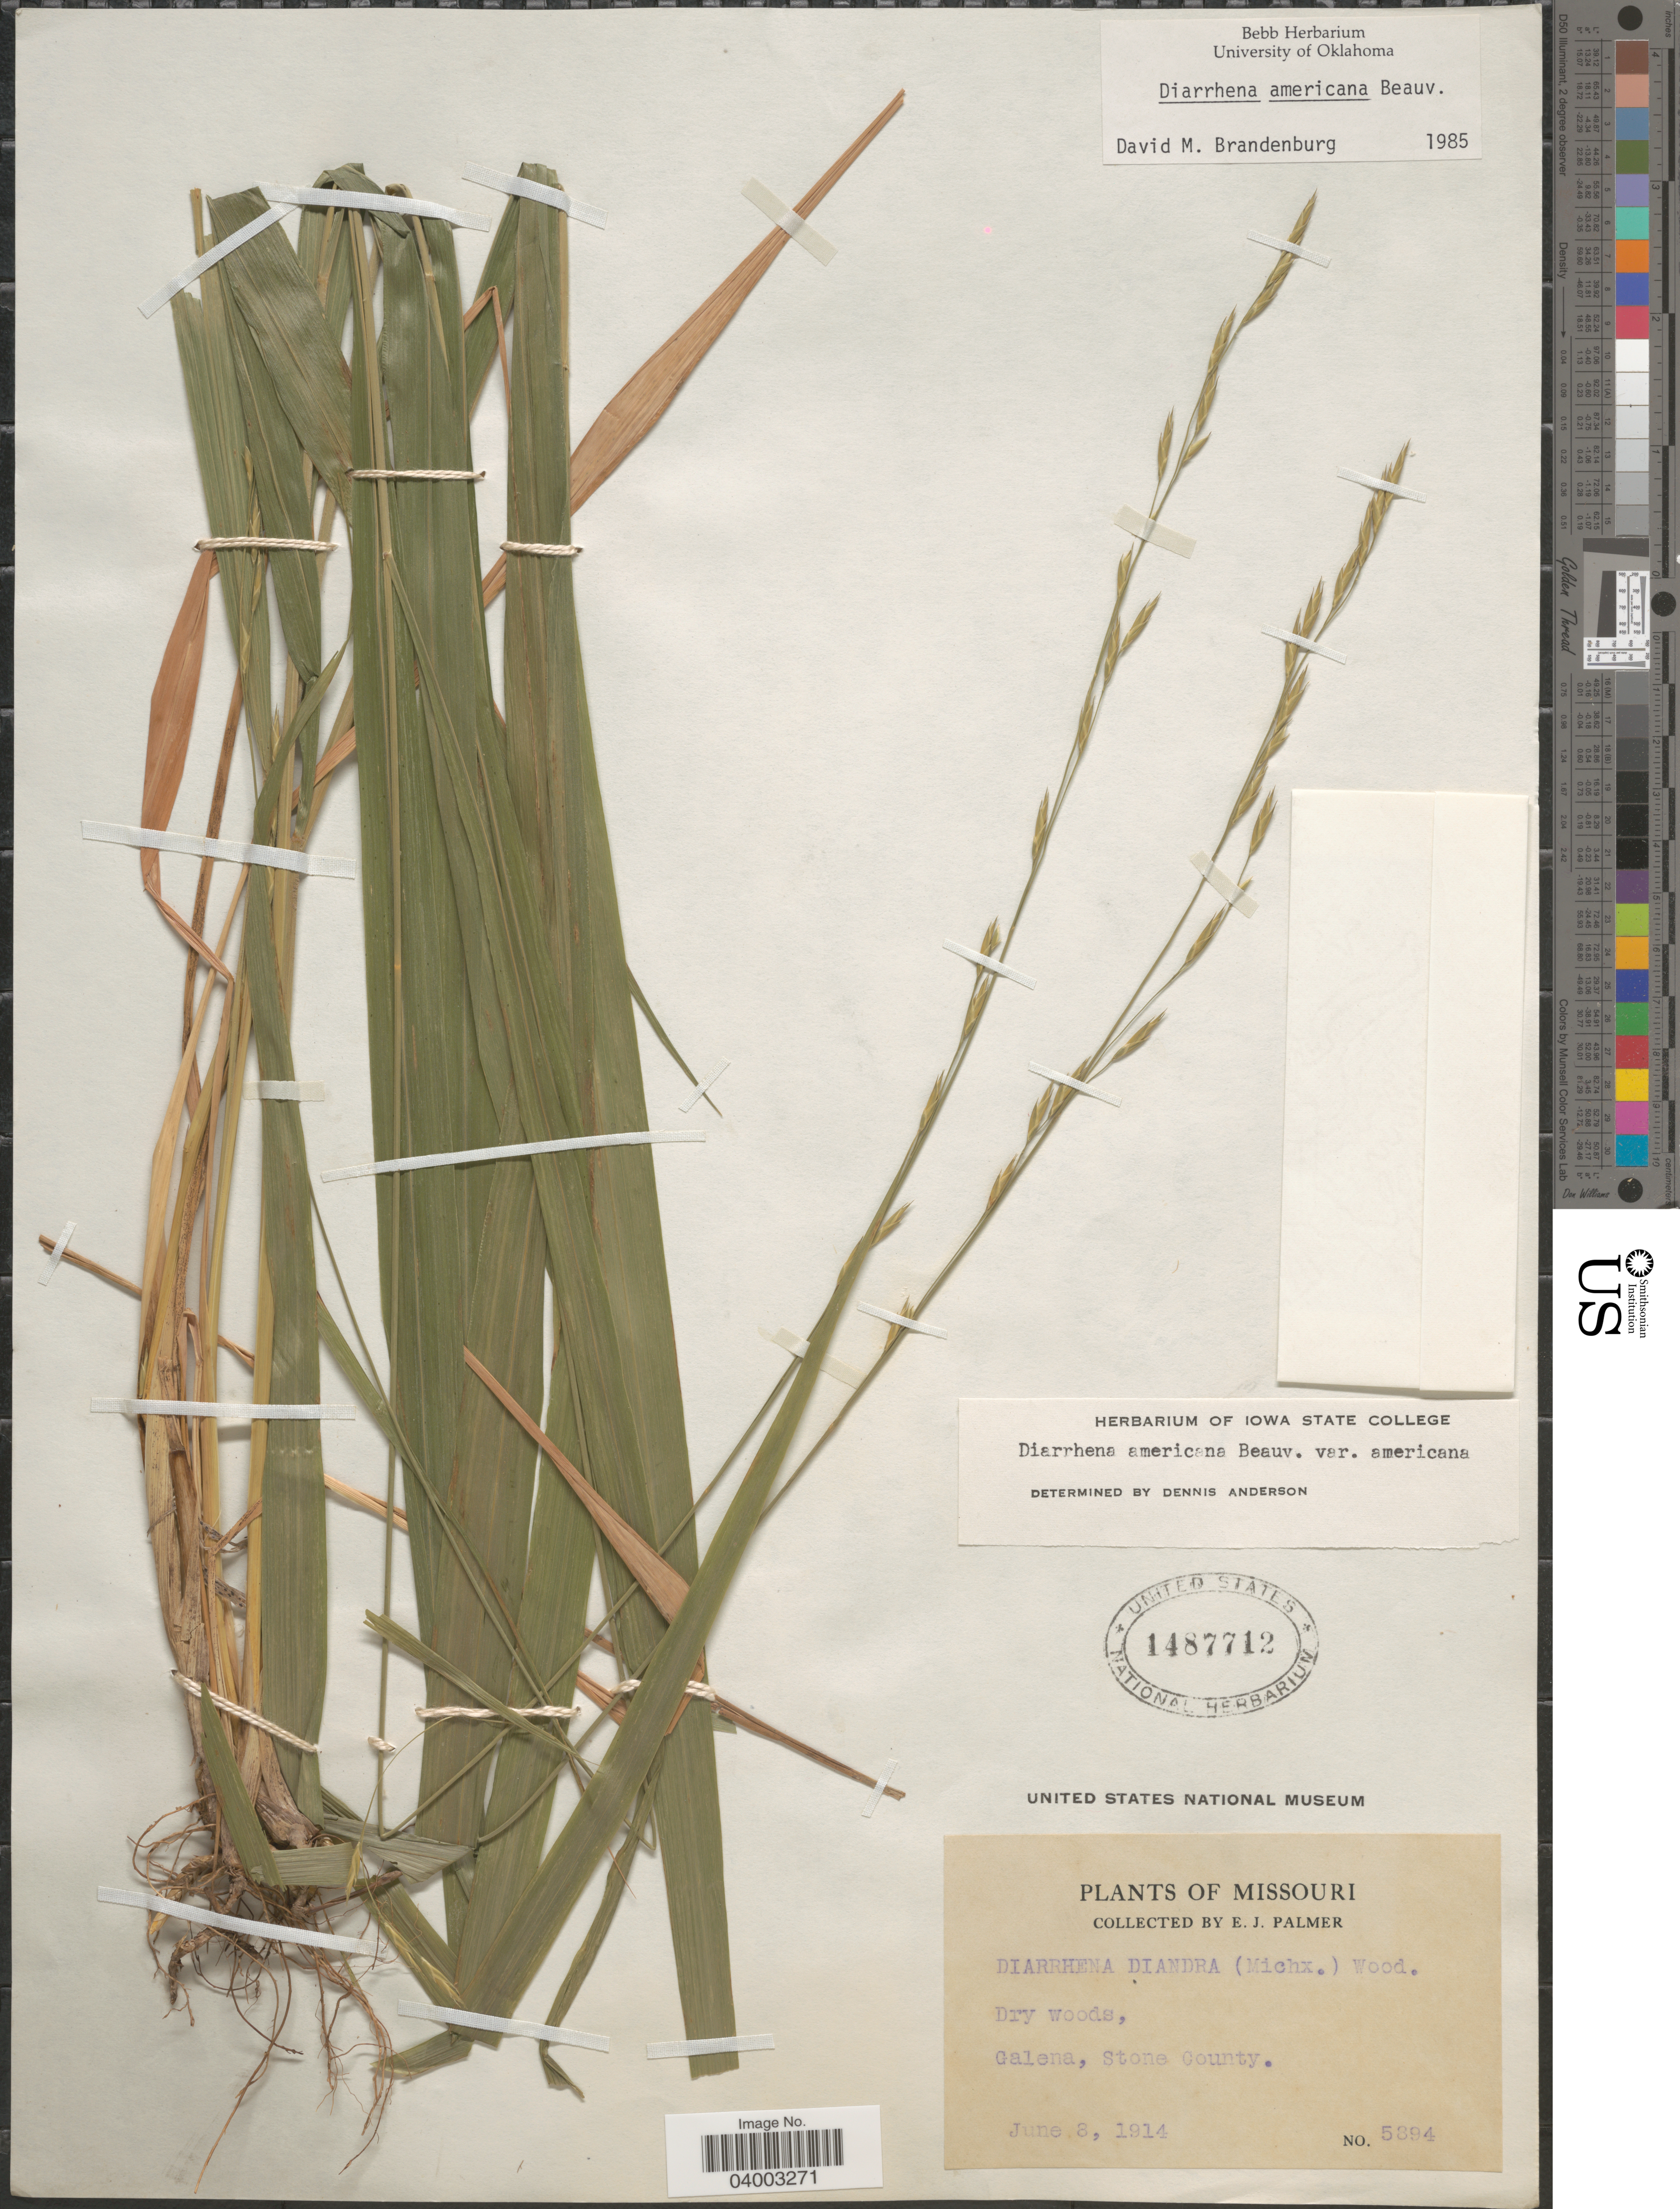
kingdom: Plantae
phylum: Tracheophyta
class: Liliopsida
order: Poales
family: Poaceae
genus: Diarrhena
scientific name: Diarrhena americana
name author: P. Beauv.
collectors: E. J. Palmer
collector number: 5894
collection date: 1914-06-08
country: United States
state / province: Missouri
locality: Galena, Stone County.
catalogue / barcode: US 1487712